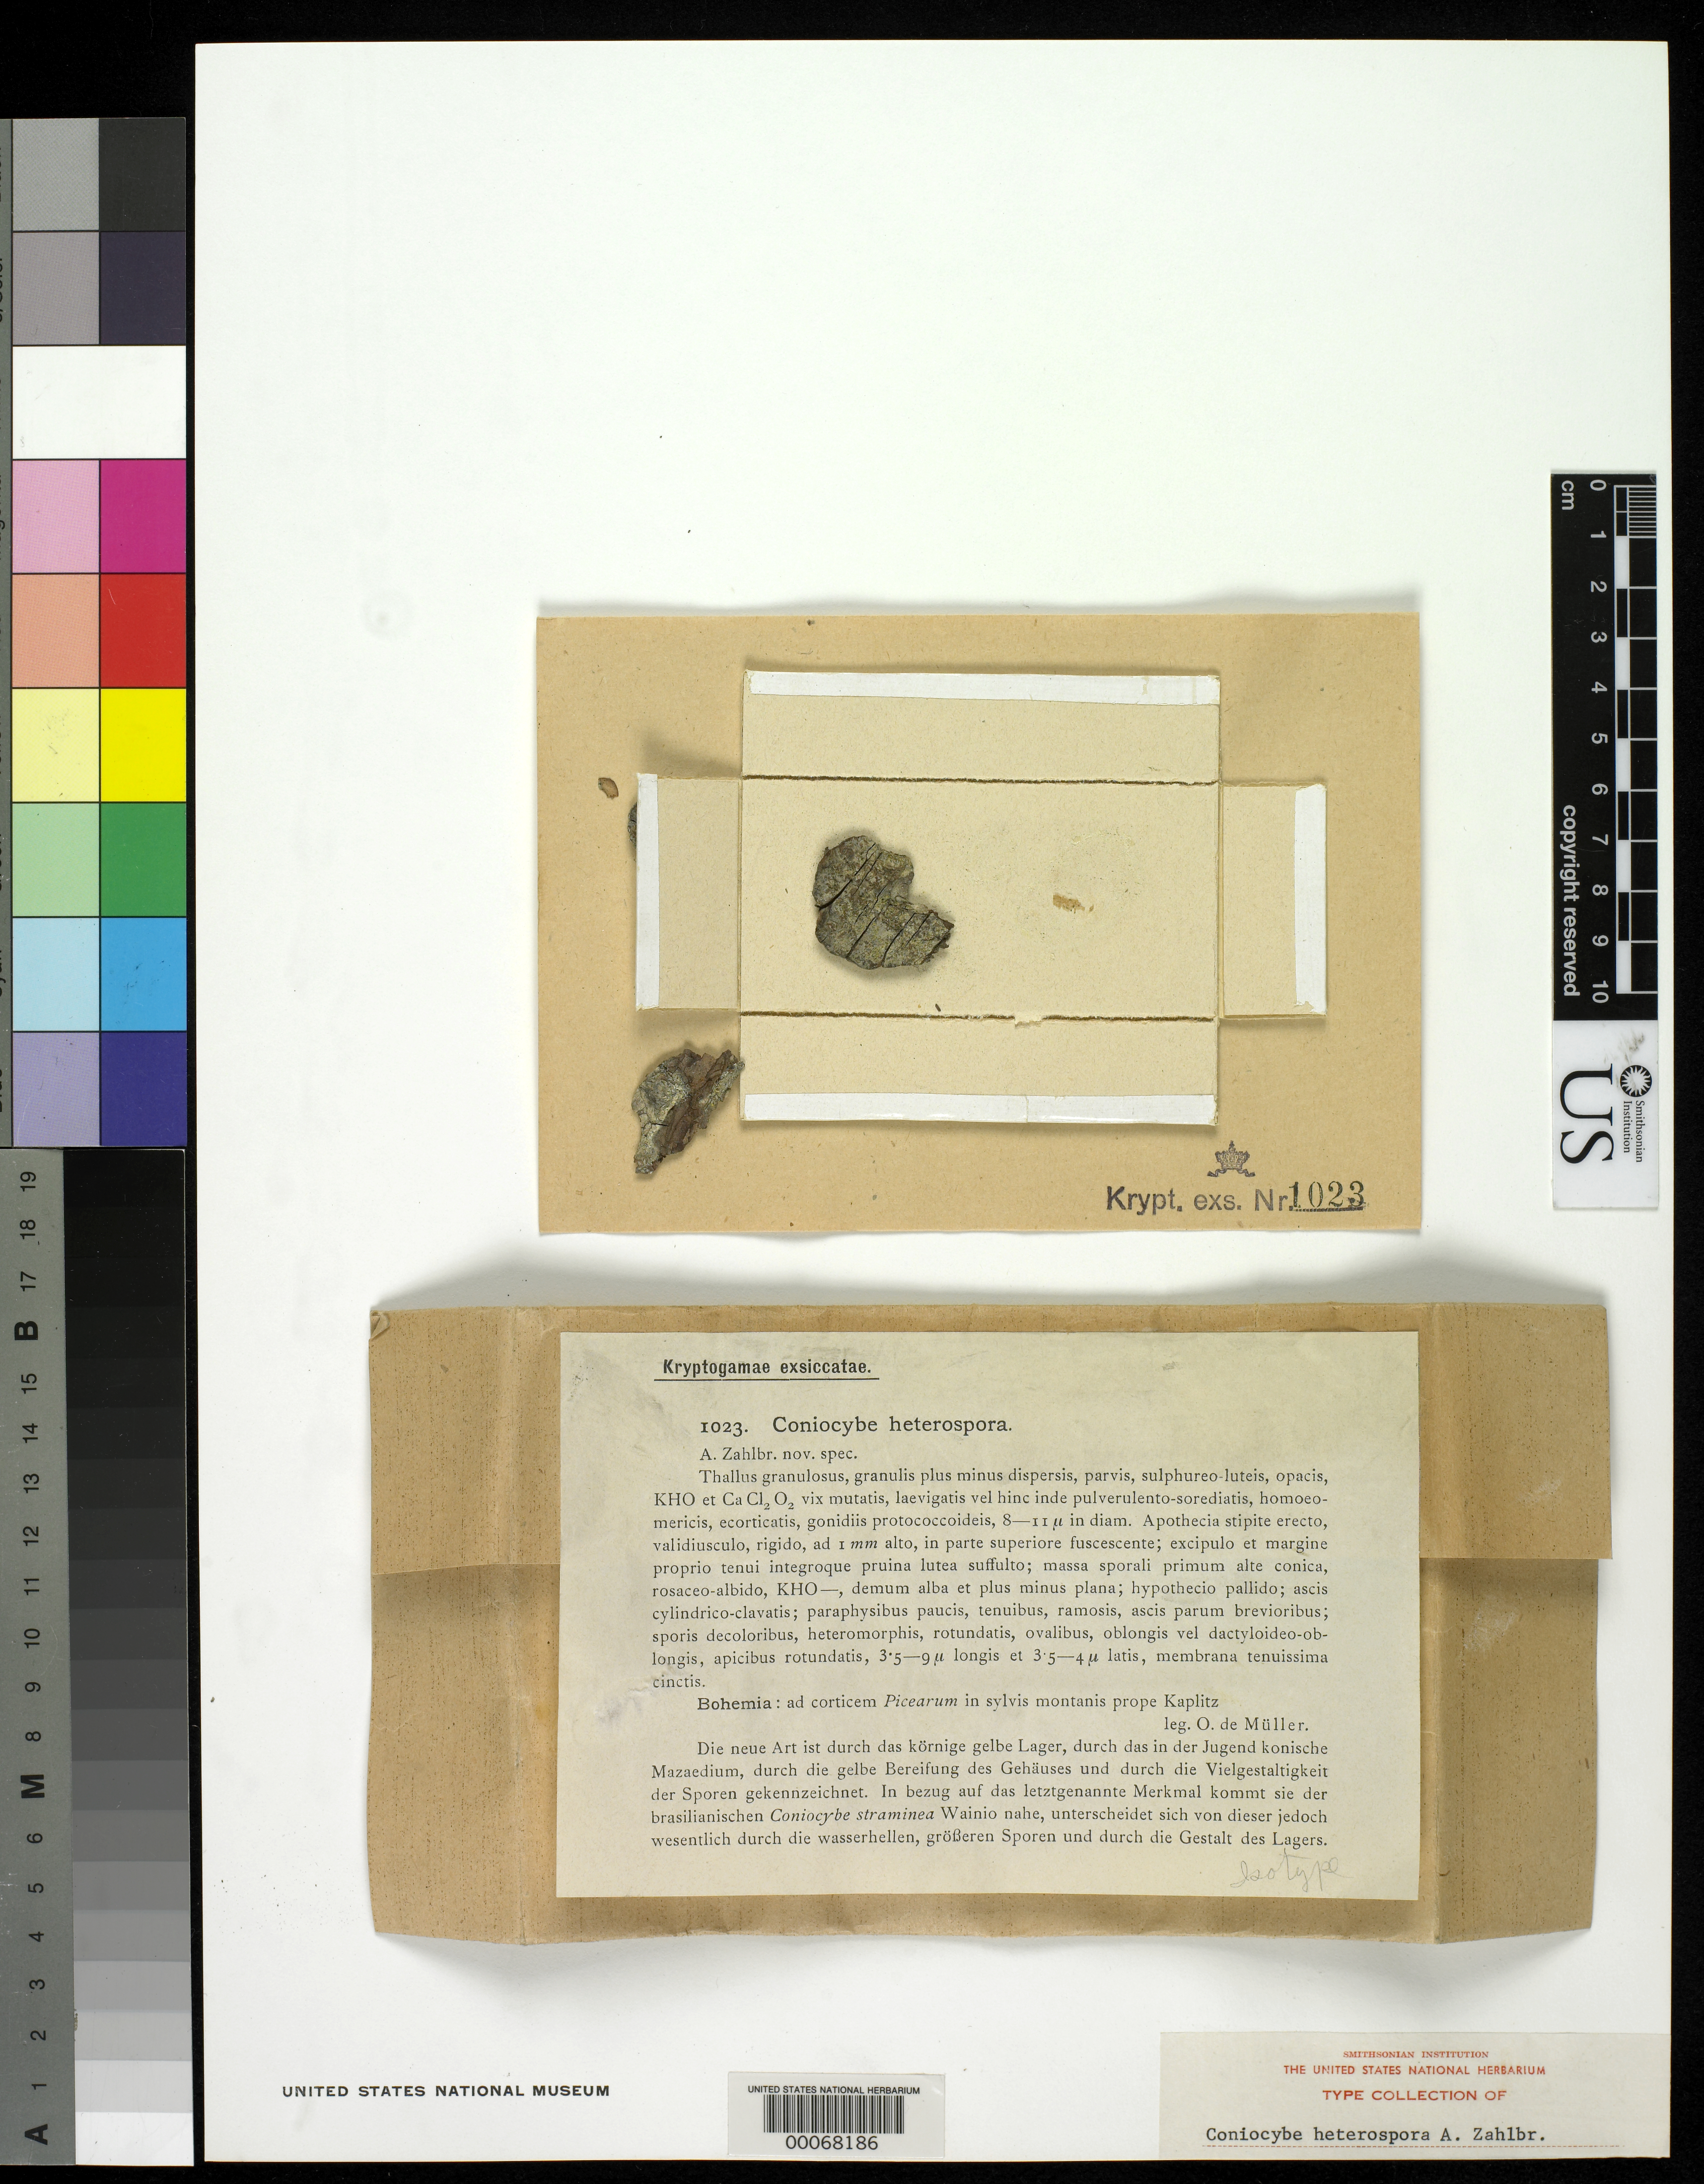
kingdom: Fungi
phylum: Ascomycota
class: Coniocybomycetes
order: Coniocybales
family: Coniocybaceae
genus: Coniocybe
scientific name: Coniocybe heterospora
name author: Zahlbr.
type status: Isotype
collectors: O. de Mueller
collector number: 1023 (Krypt. Exs.)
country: Czechia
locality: Bohemia, sylvis montanis prope Kaplitz. [Bohemia, mountainous forest near Kaplitz.].